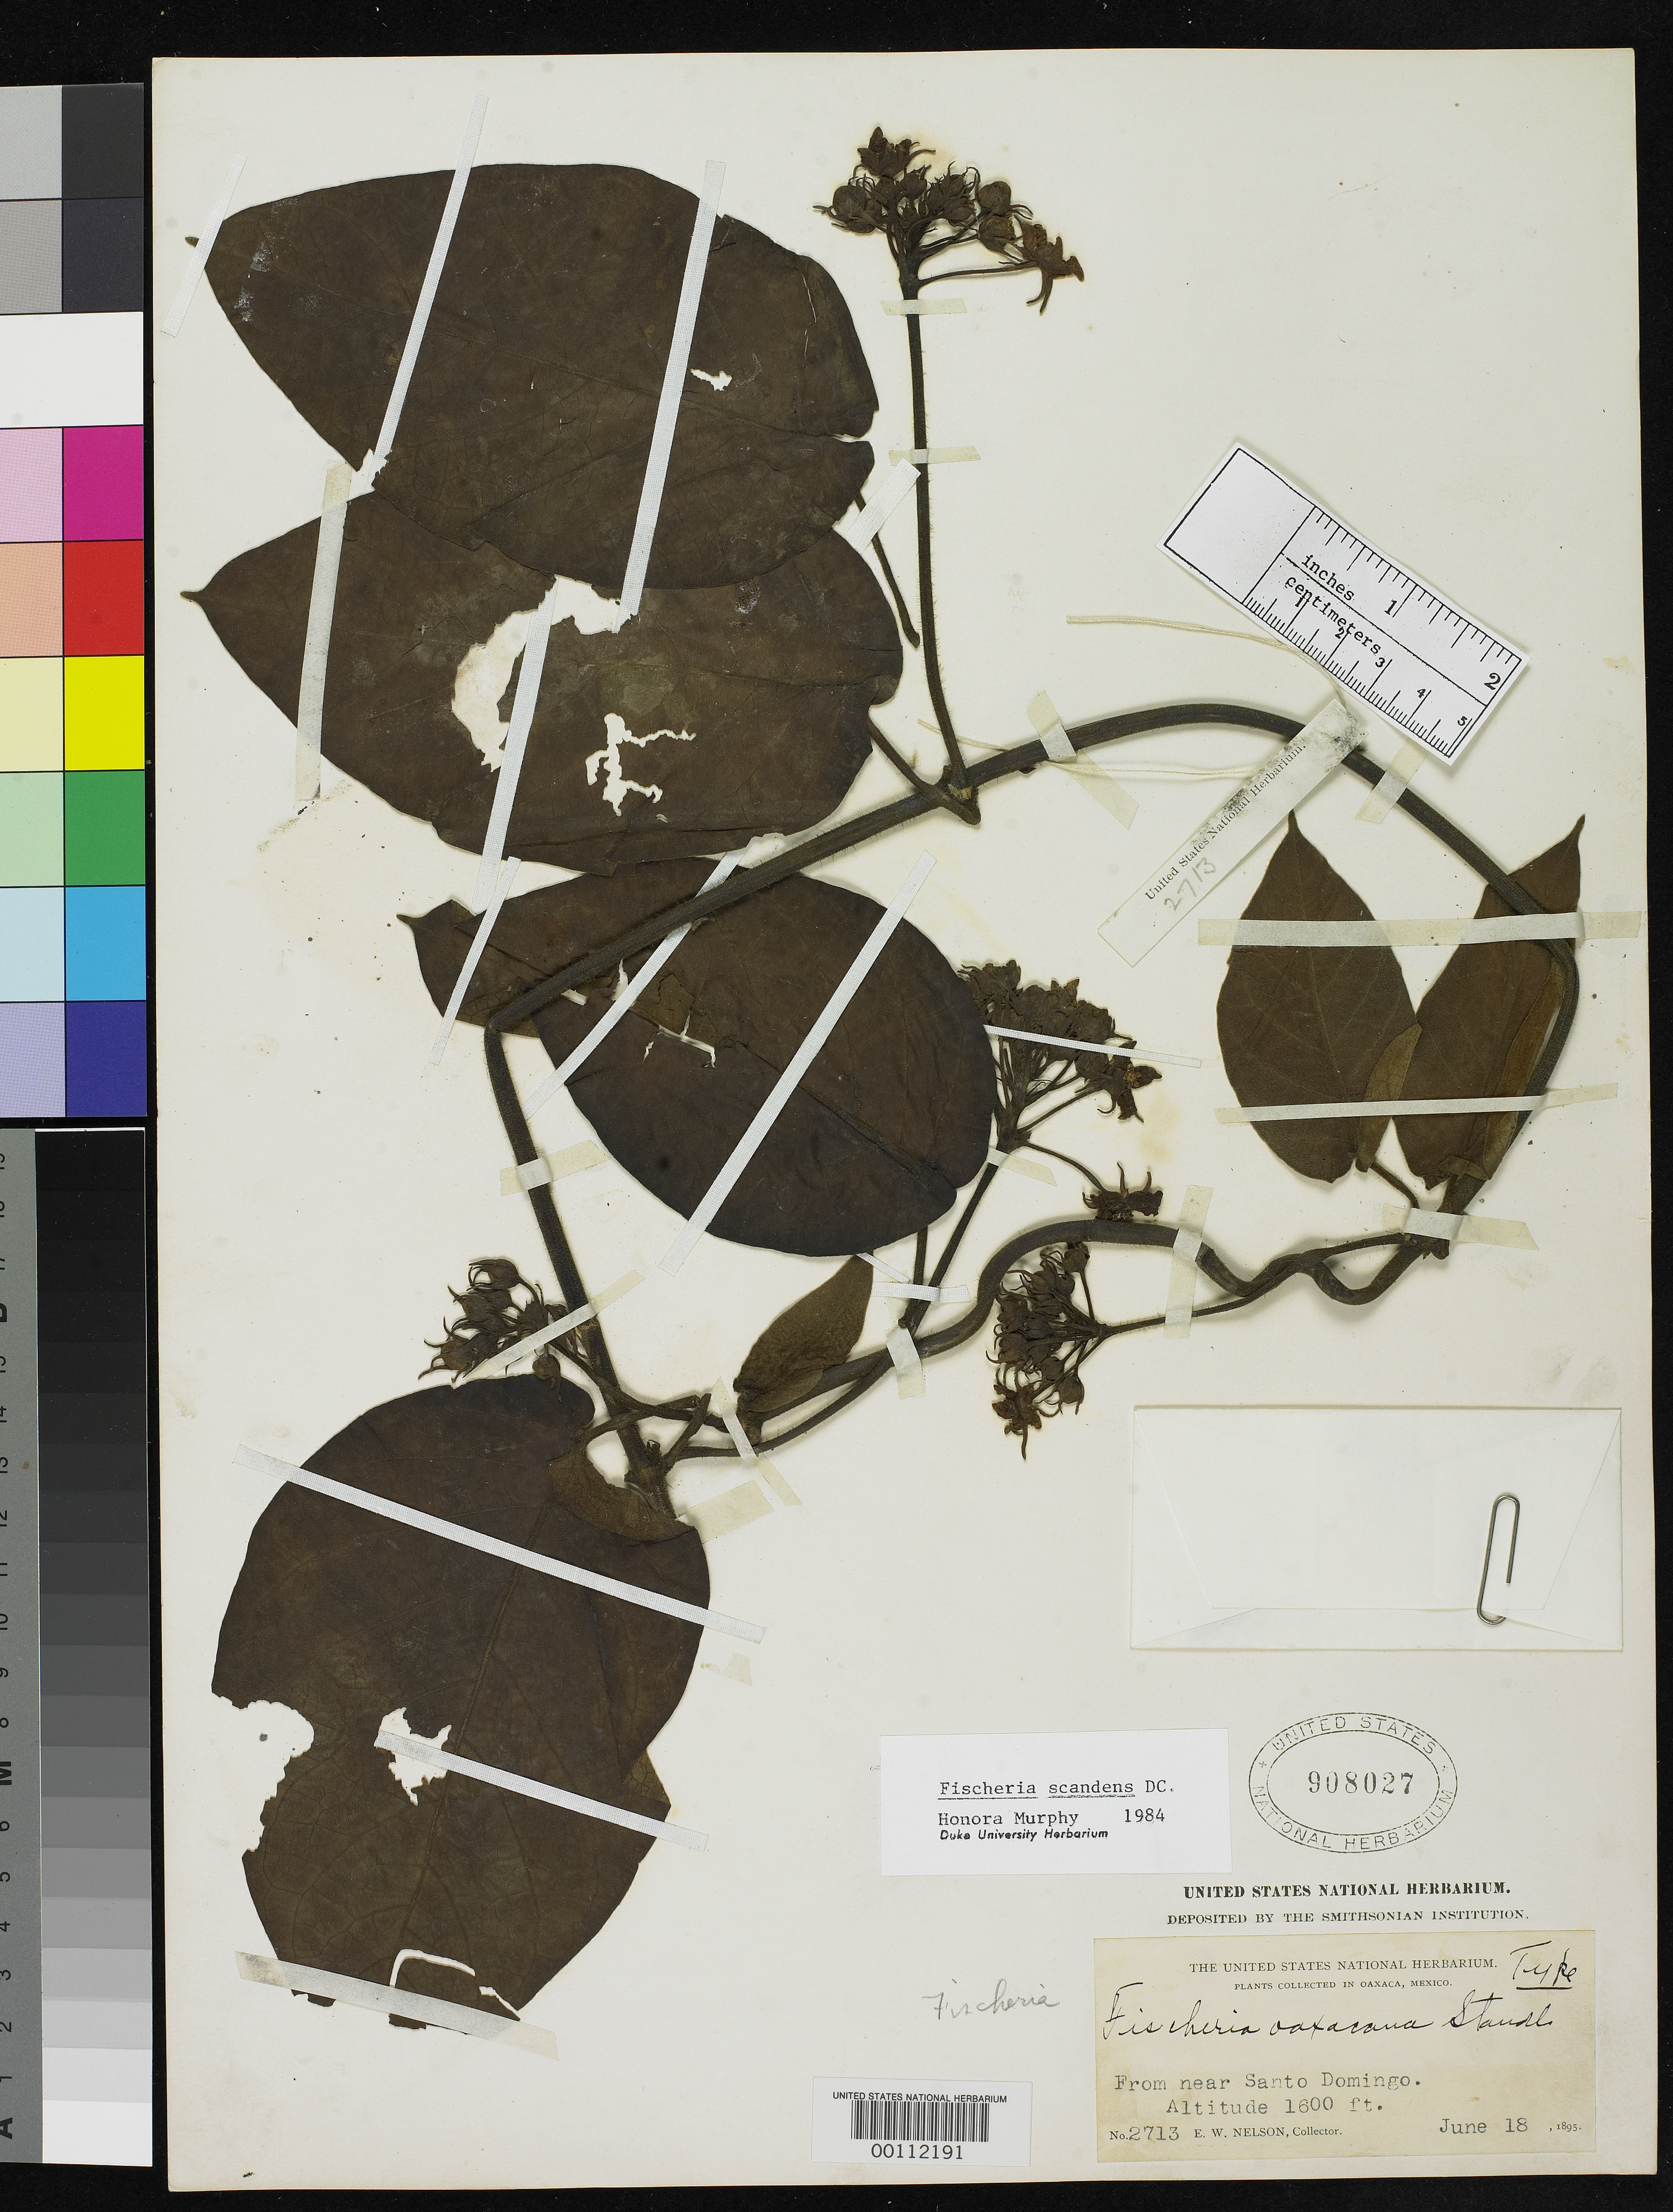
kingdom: Plantae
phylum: Tracheophyta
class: Magnoliopsida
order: Gentianales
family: Apocynaceae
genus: Fischeria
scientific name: Fischeria oaxacana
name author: Standl.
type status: Holotype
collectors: E. W. Nelson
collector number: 2713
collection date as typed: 18 Jun 1895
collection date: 1895-06-18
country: Mexico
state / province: Oaxaca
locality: Santo Domingo.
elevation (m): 480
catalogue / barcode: US 908027